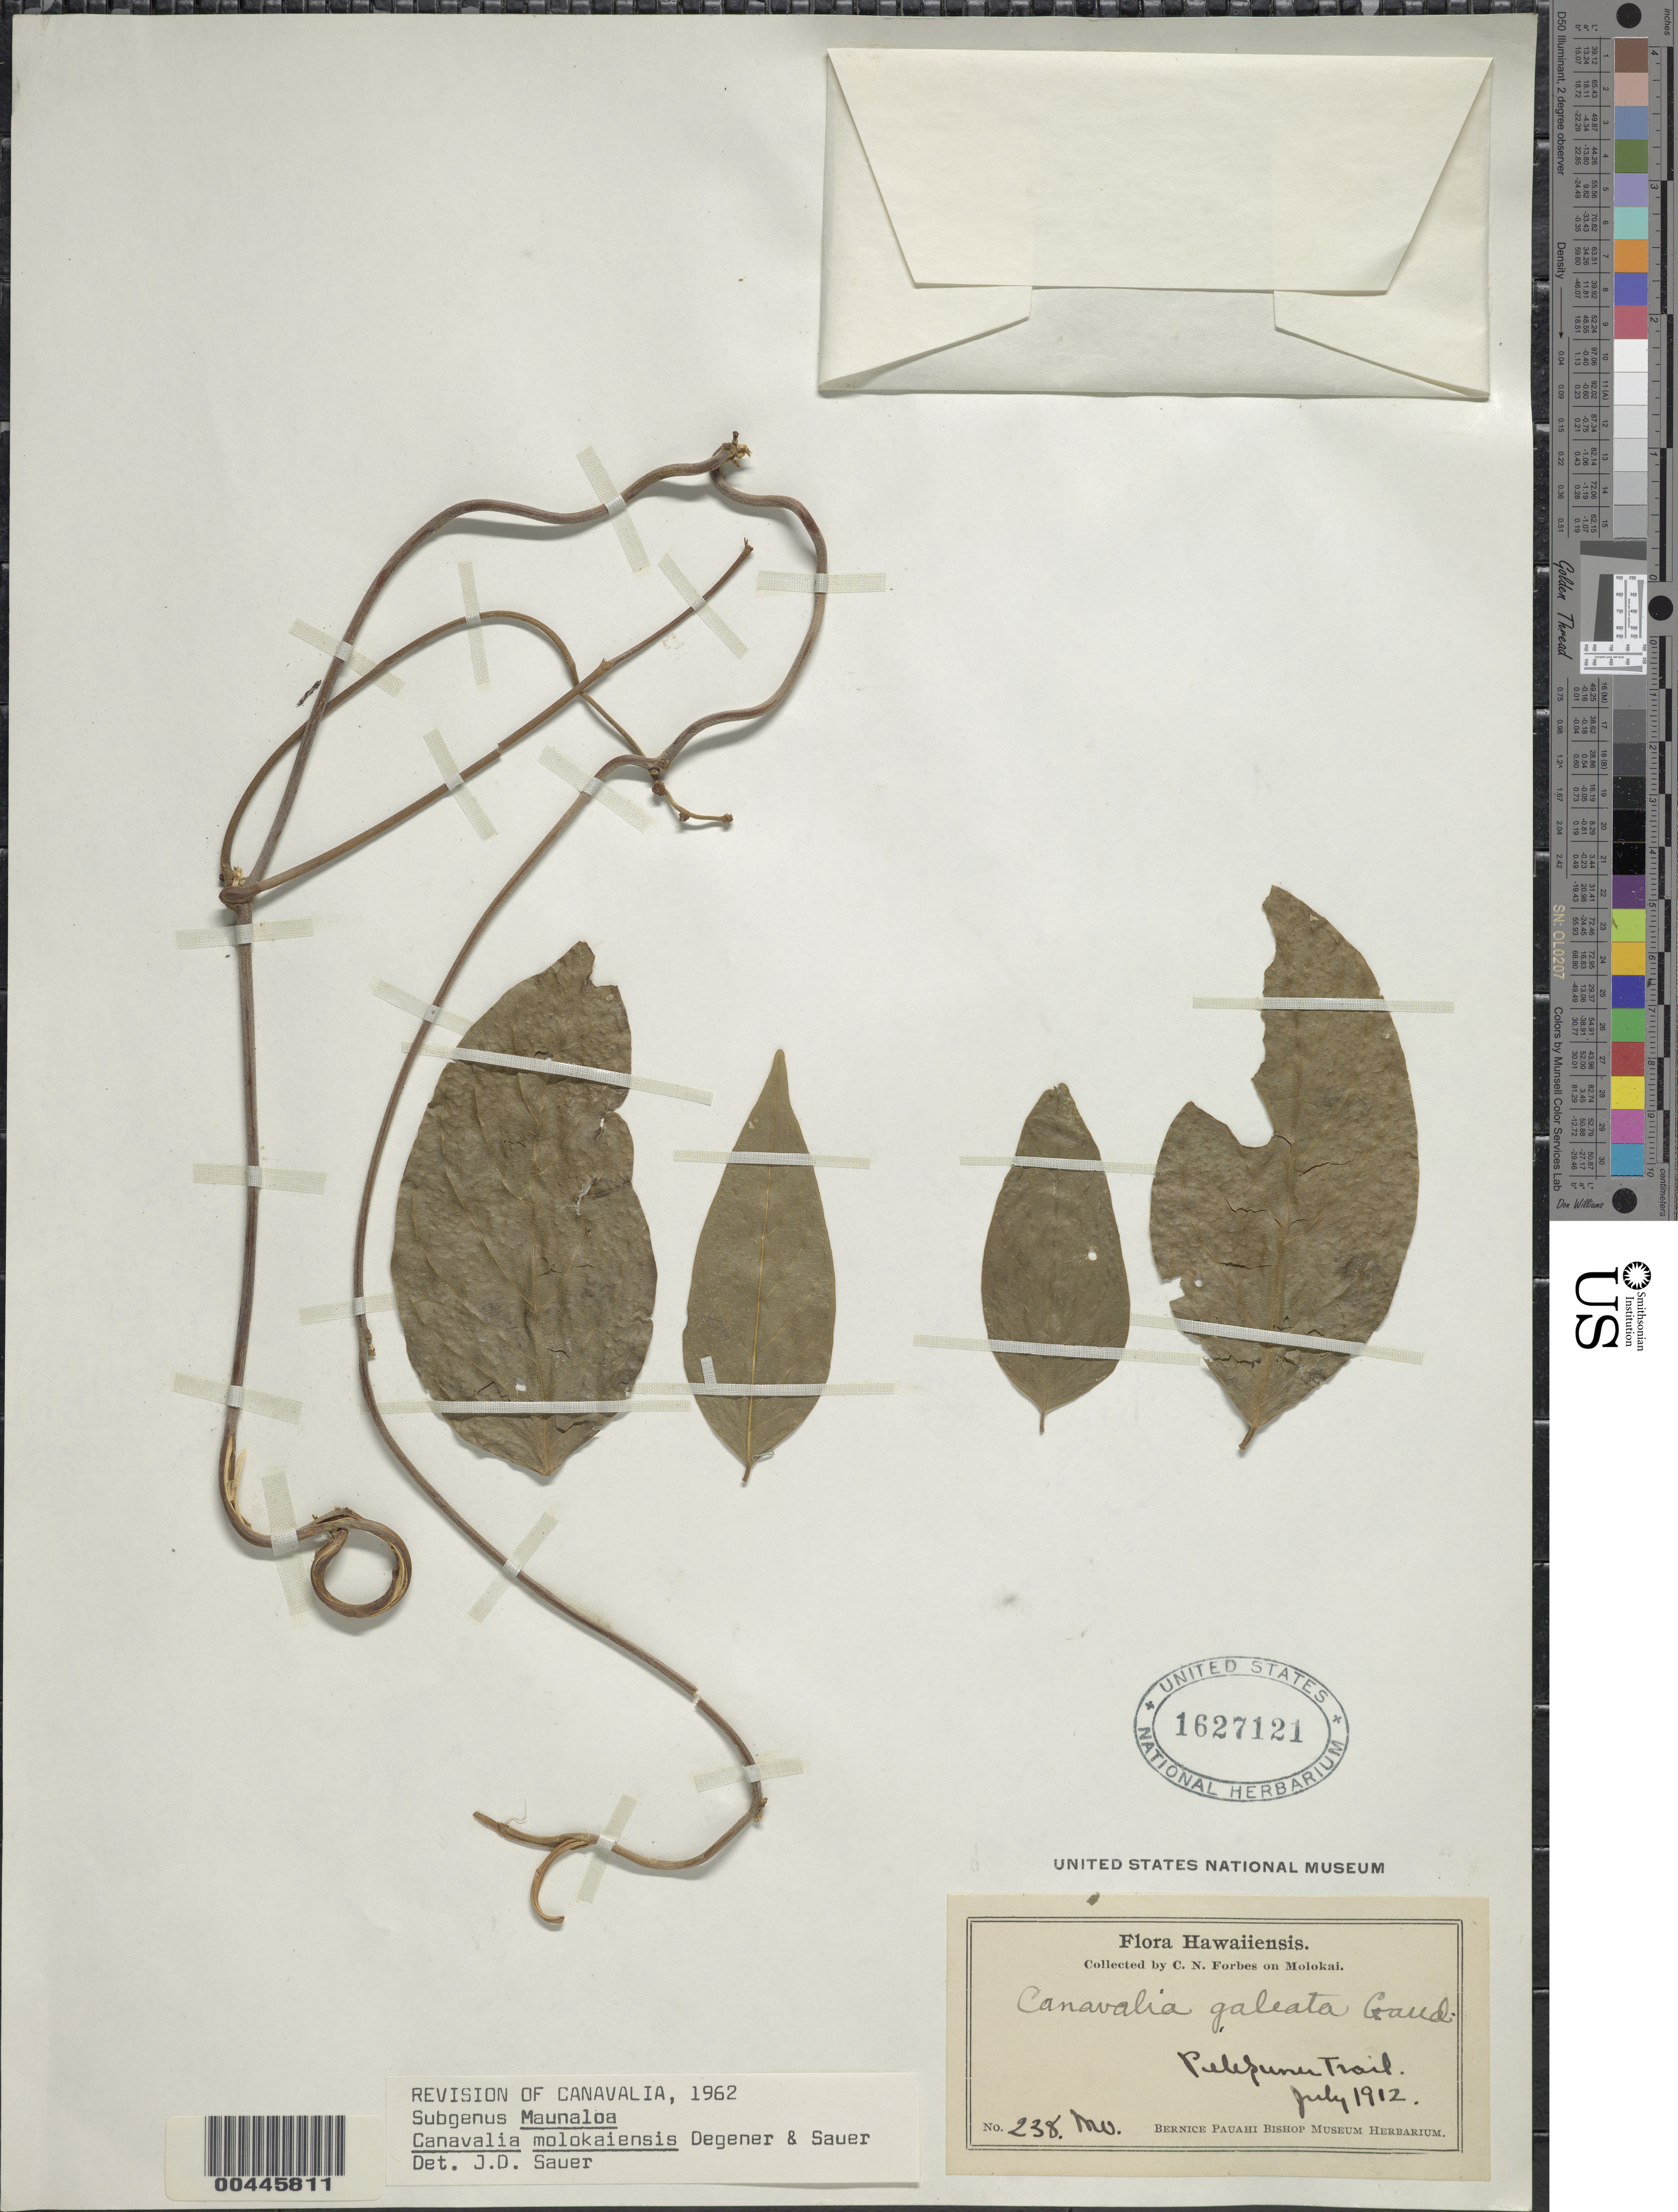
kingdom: Plantae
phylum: Tracheophyta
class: Magnoliopsida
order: Fabales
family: Fabaceae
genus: Canavalia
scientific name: Canavalia molokaiensis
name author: O. Deg. et al.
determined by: Sauer, J. D.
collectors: C. N. Forbes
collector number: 238.Mo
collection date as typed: Jul 1912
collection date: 1912-07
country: United States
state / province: Hawaii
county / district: Maui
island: Moloka'i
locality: Pelekunu Trail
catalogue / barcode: US 1627121